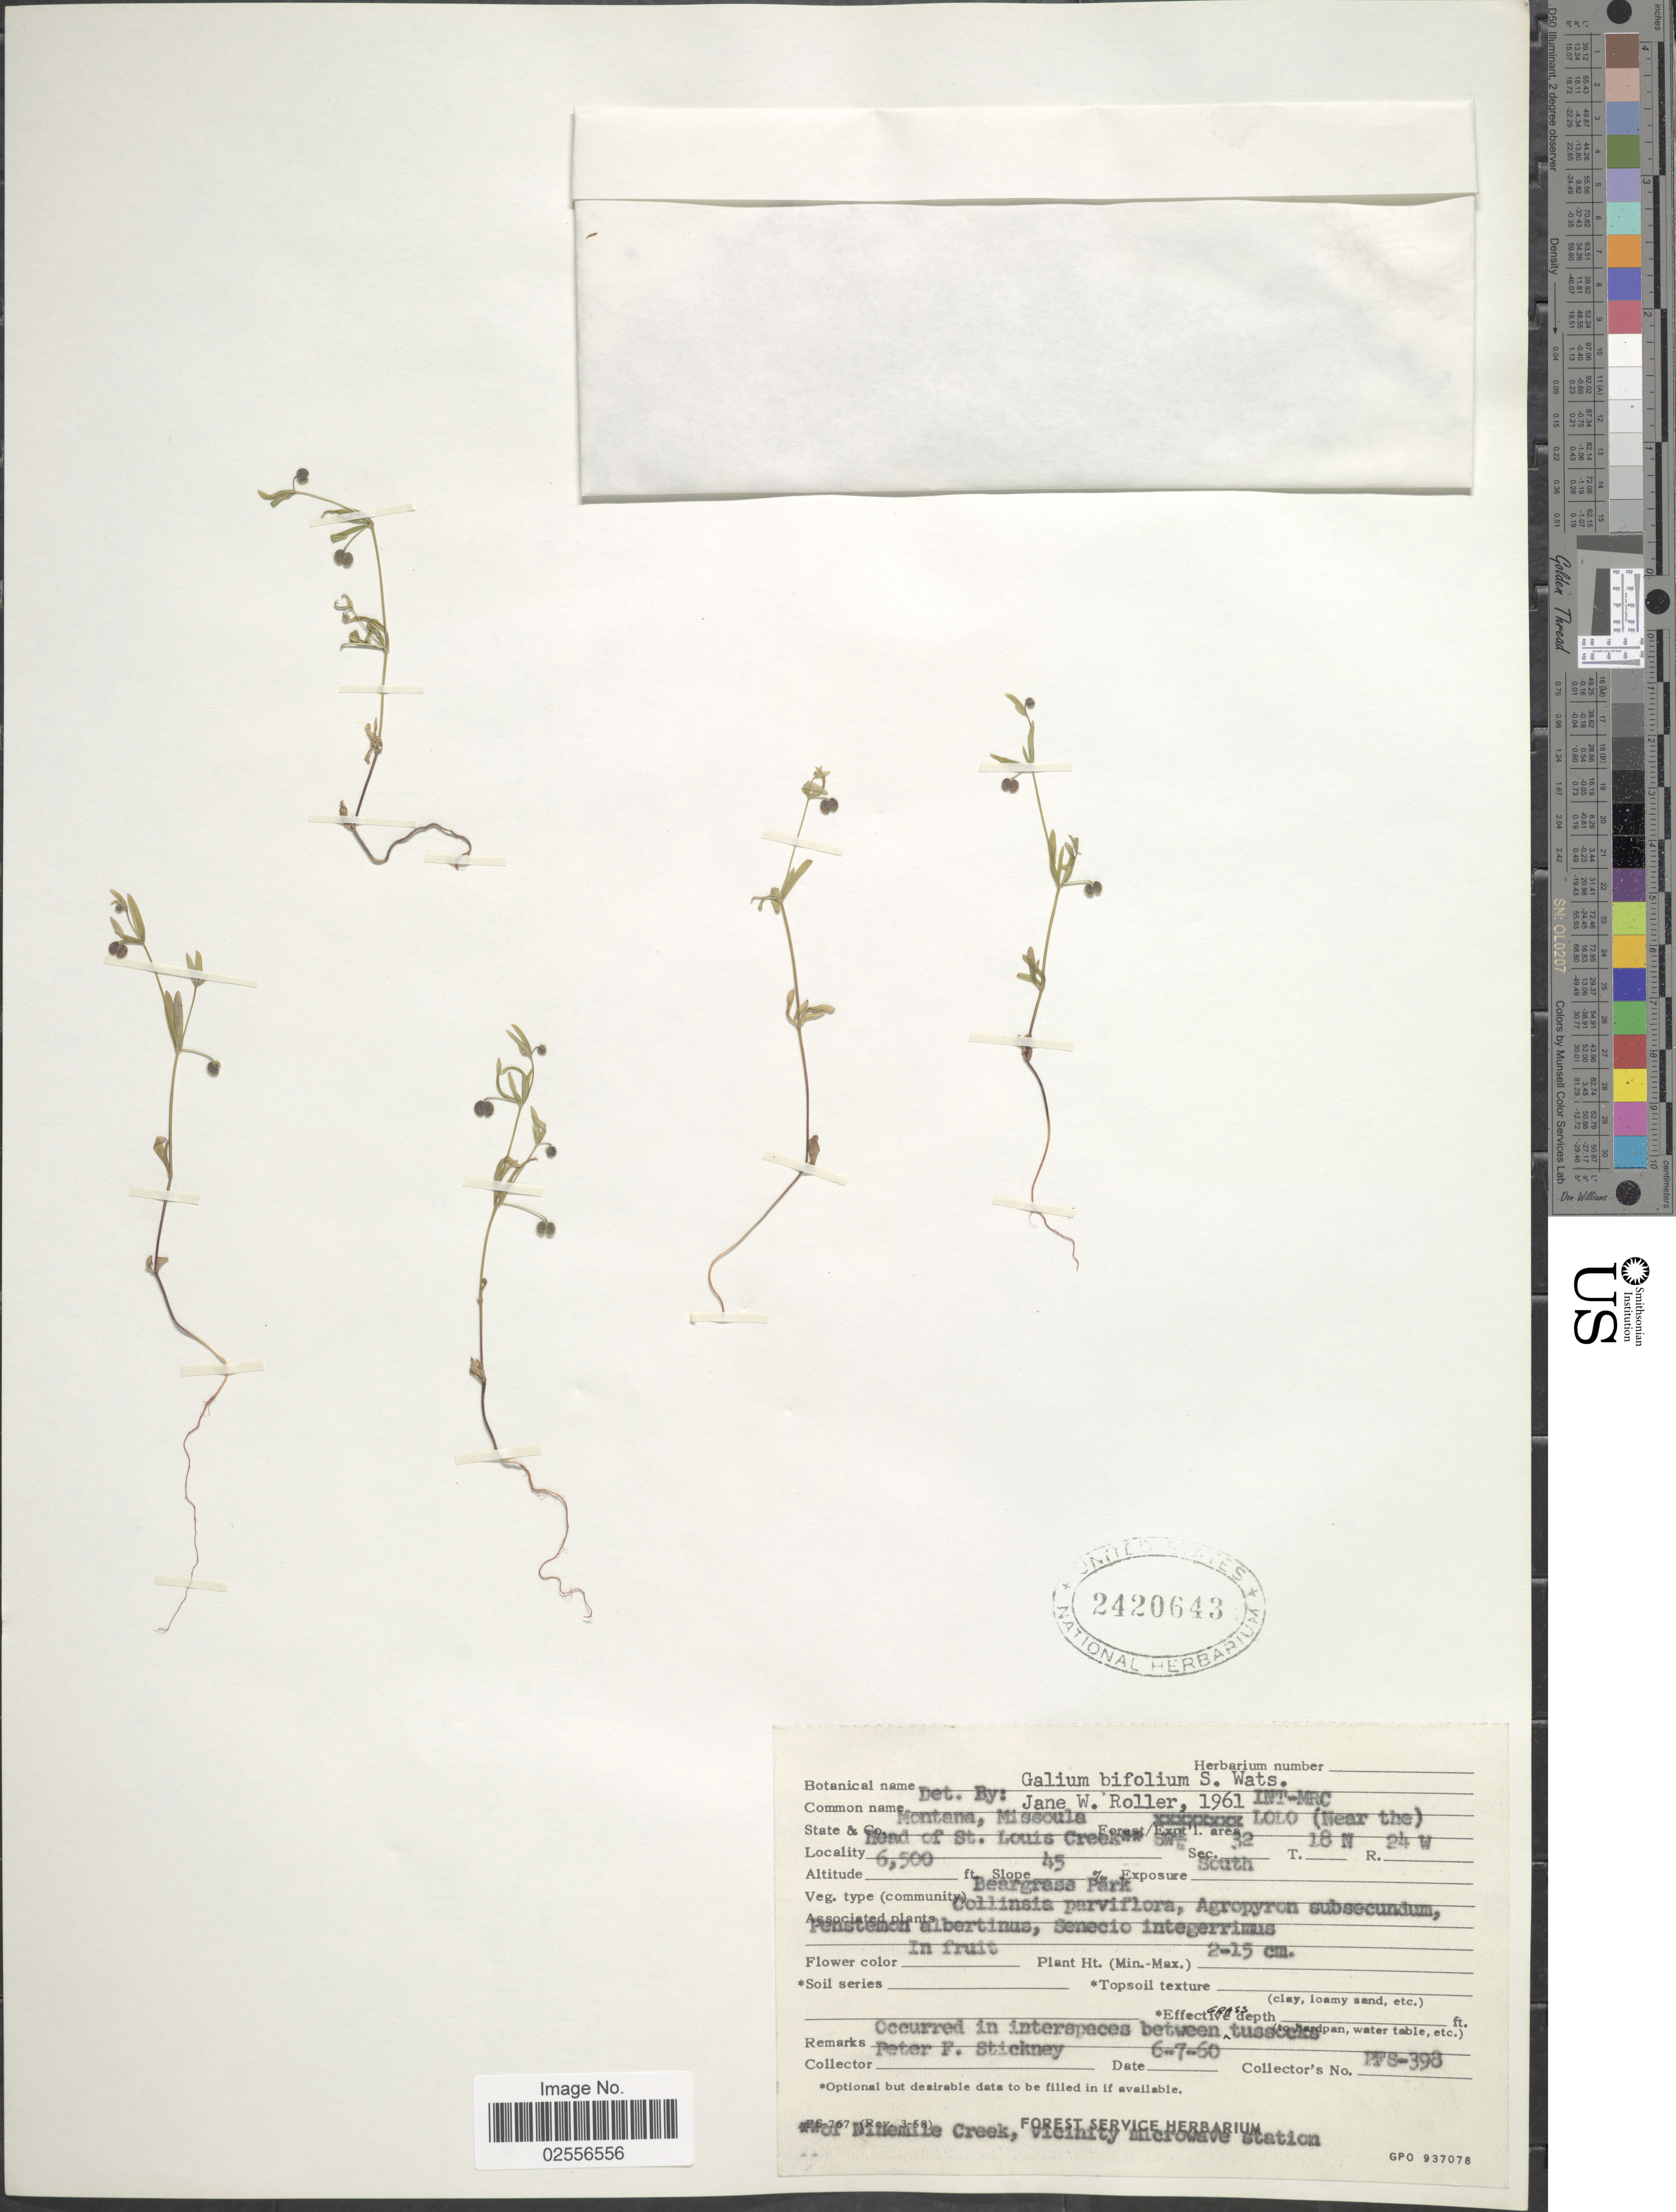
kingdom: Plantae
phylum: Tracheophyta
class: Magnoliopsida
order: Gentianales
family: Rubiaceae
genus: Galium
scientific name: Galium bifolium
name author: S. Watson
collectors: P. Stickney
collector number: PFS-398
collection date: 1960-07-06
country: United States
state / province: Montana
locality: Missoula, Lolo (near the) Head of St Louis Creek. Sec. south, T.18 N R. 24 W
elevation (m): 1981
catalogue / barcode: US 2420643